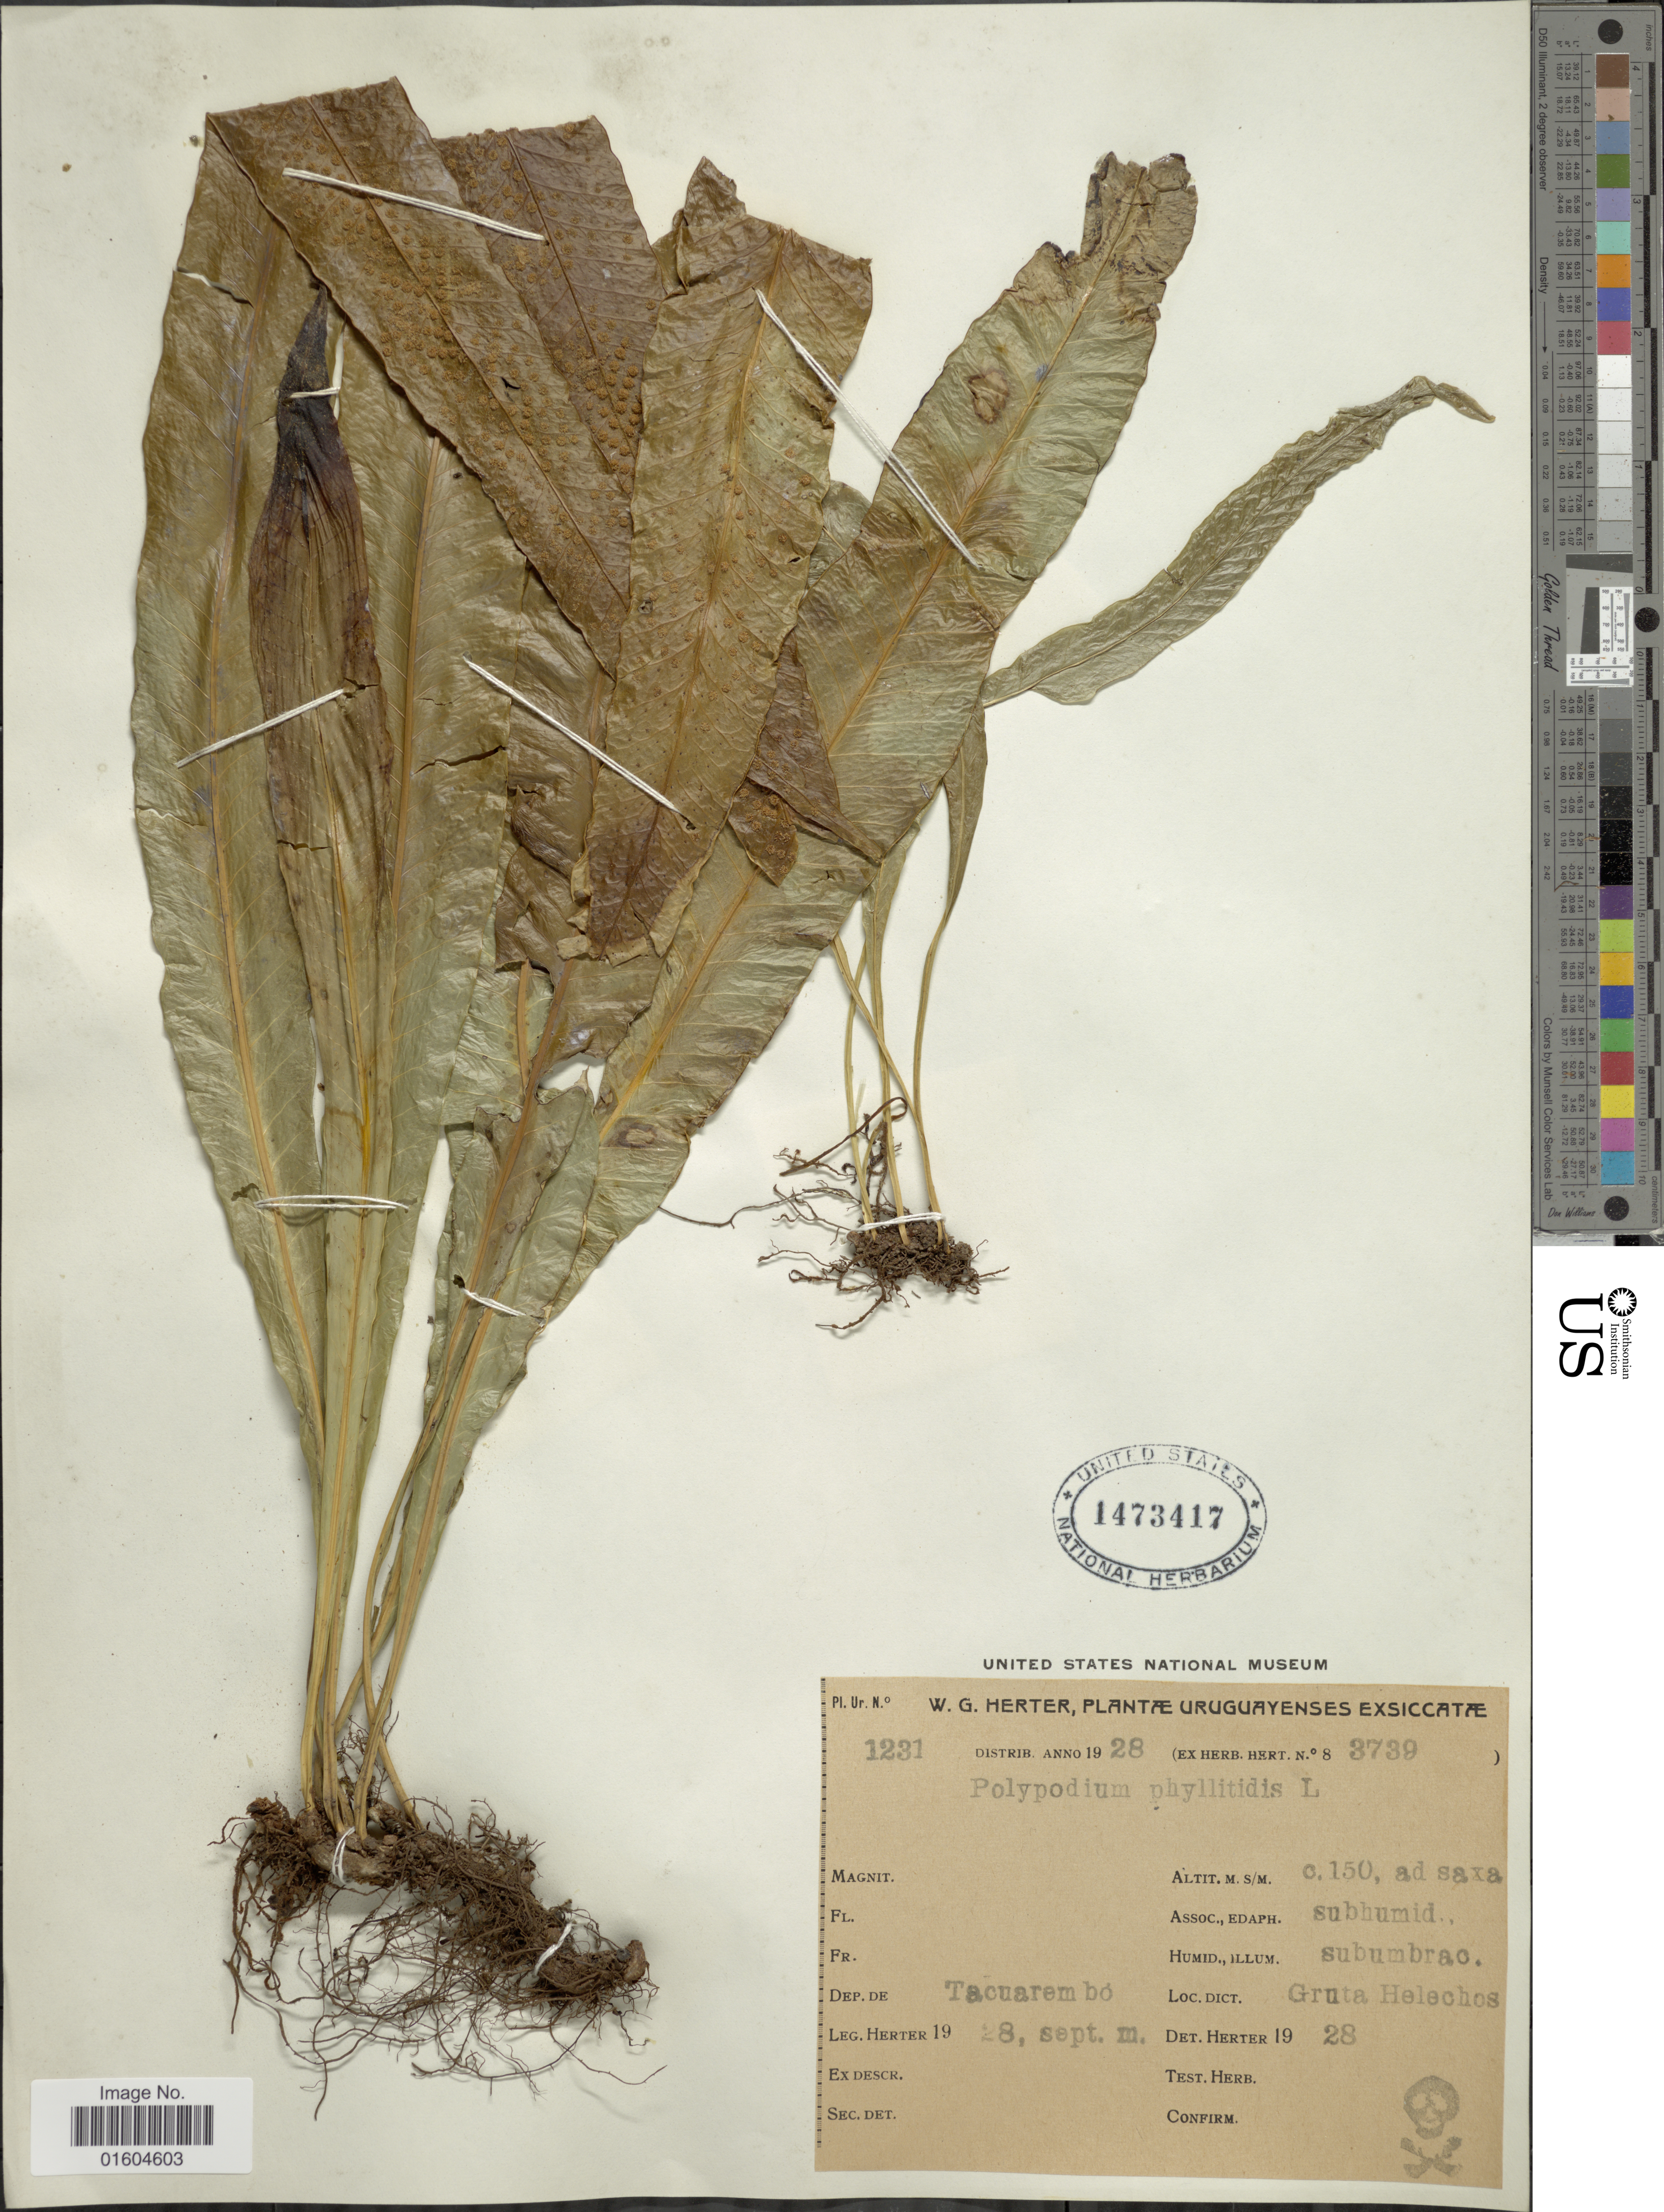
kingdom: Plantae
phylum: Tracheophyta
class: Polypodiopsida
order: Polypodiales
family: Polypodiaceae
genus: Campyloneurum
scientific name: Campyloneurum major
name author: (Hieron. ex Hicken) Lellinger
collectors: W. G. Herter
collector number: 1231/3739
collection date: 1928-09-28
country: Uruguay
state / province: Tacuarembó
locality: Uruguayenses. Dep. de Tacuarembo. Gruta Helechos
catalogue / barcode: US 1473417